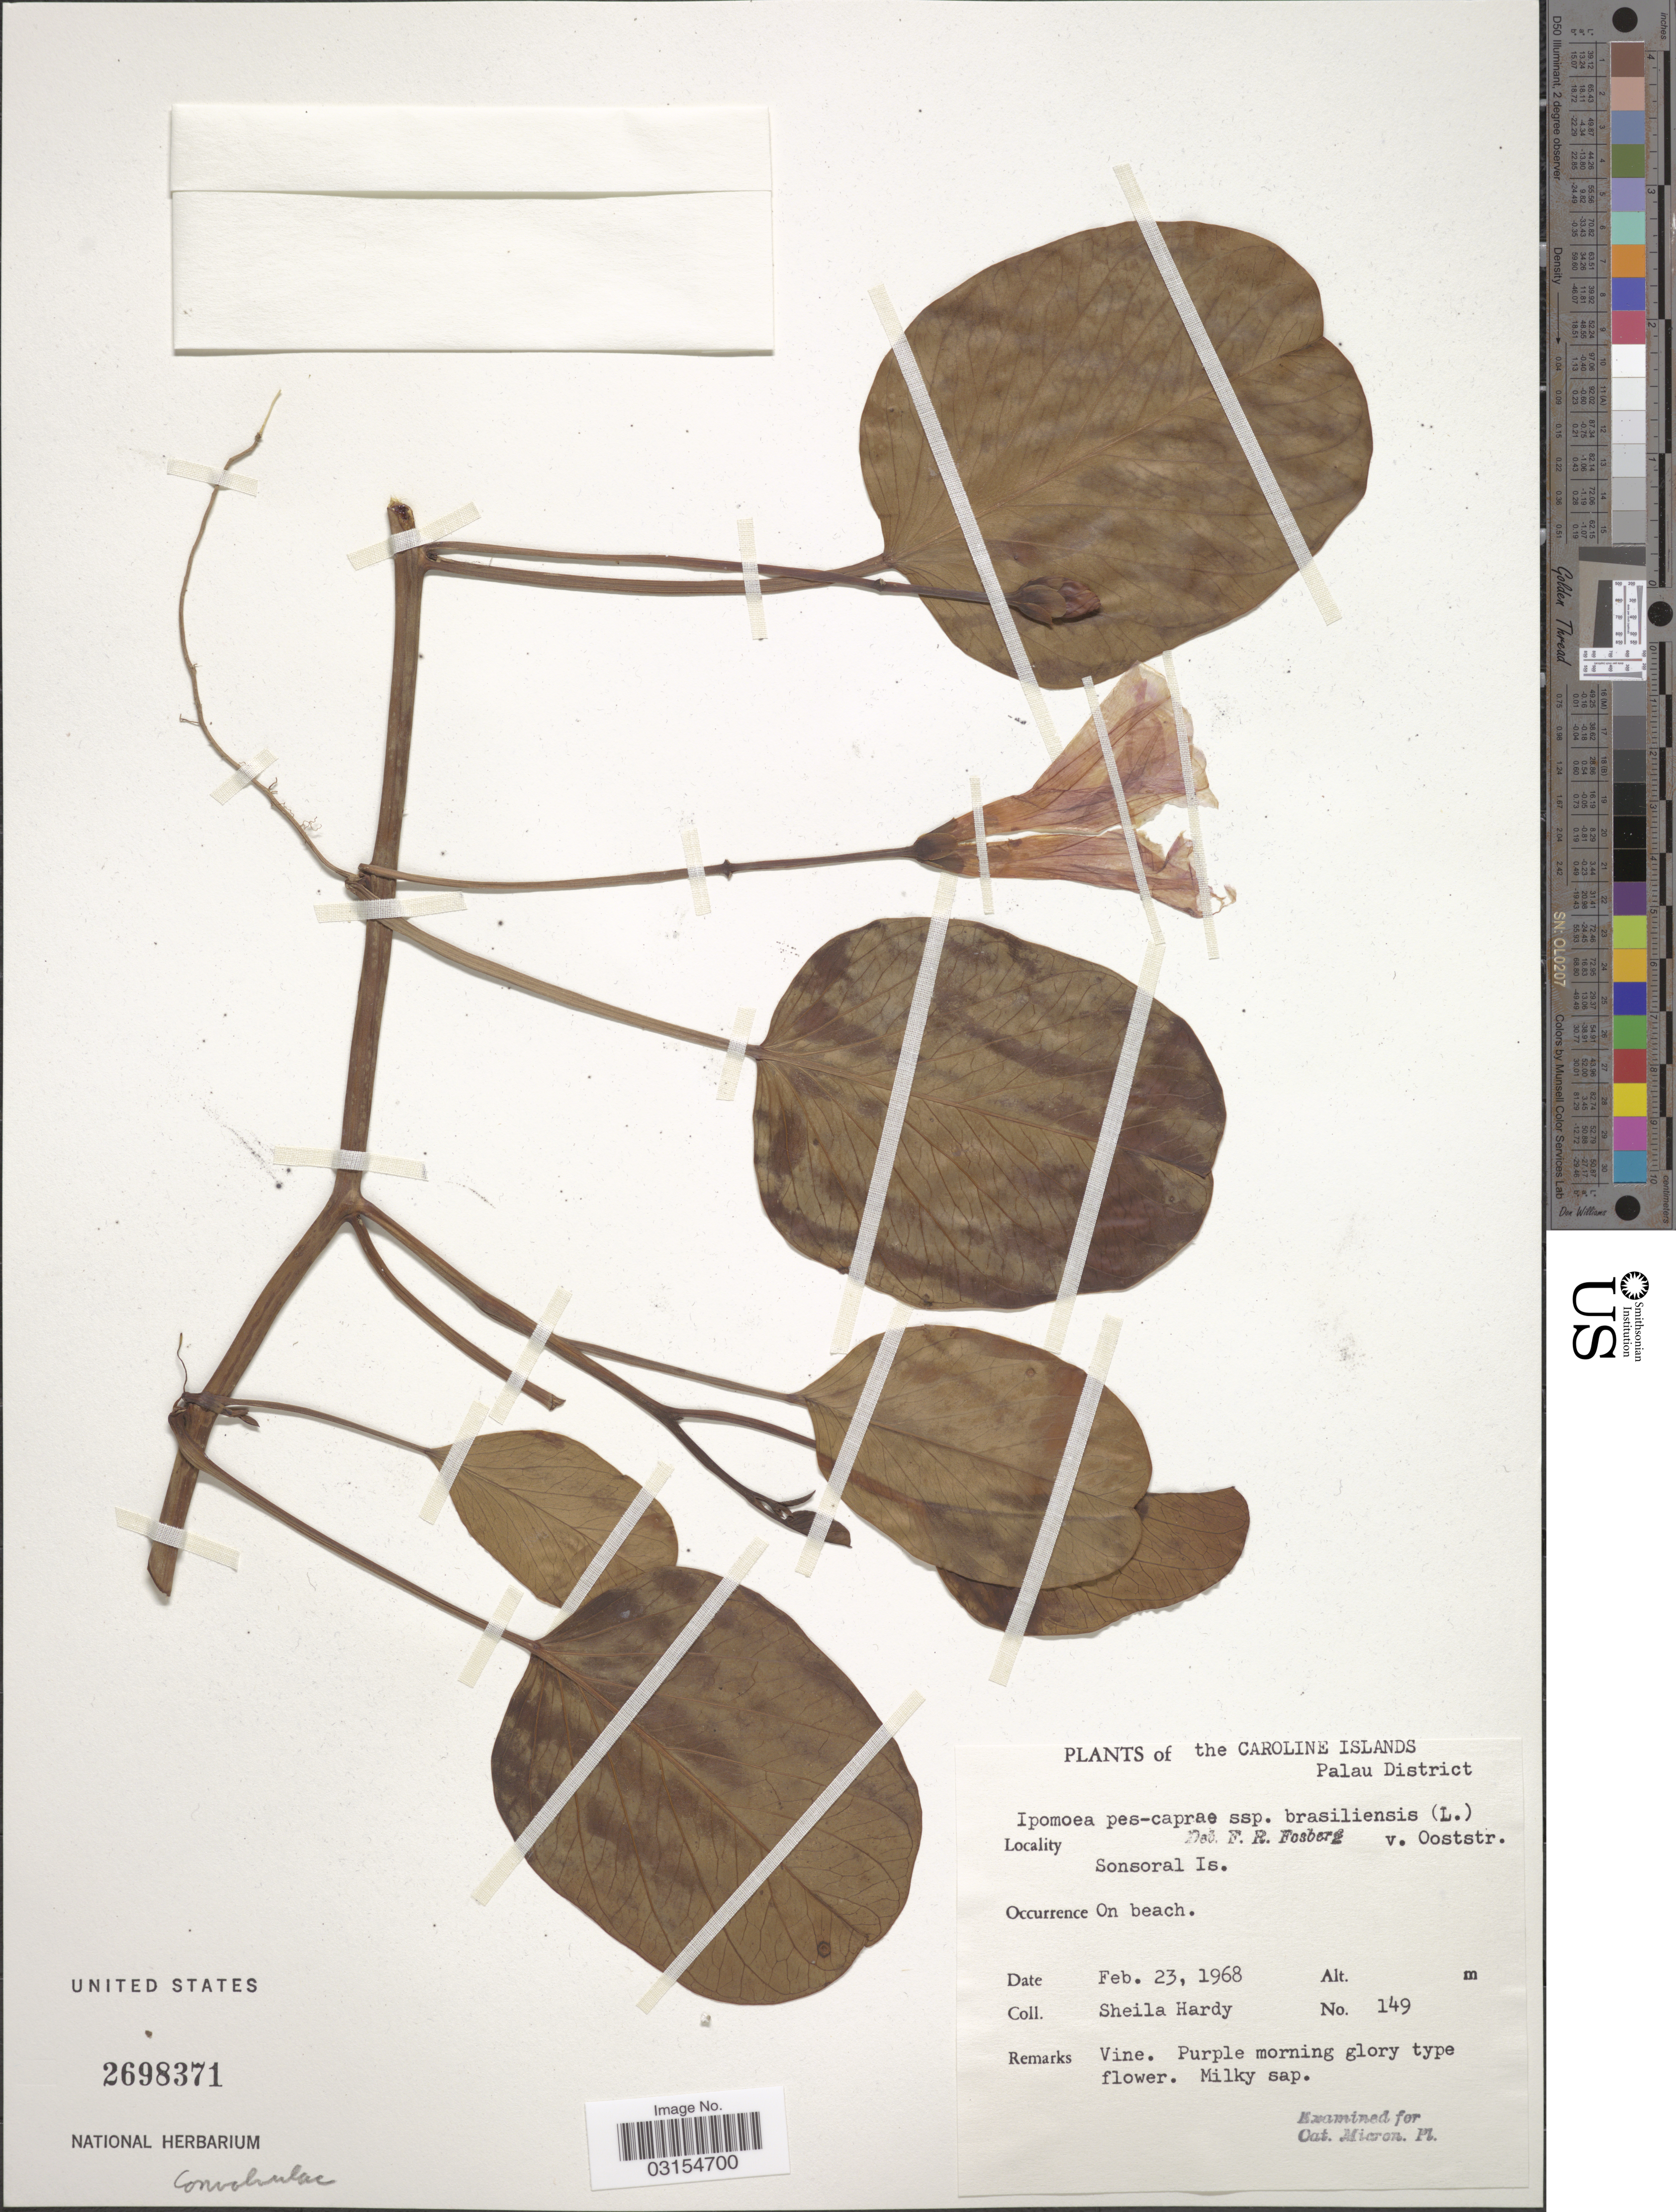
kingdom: Plantae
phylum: Tracheophyta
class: Magnoliopsida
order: Solanales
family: Convolvulaceae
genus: Ipomoea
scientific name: Ipomoea pes-caprae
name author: (L.) R. Br.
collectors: S. Hardy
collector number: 149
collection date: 1968-02-23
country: Palau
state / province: Belau Outliers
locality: The Caroline Islands, Palau District, Sonsoral Is.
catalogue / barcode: US 2698371